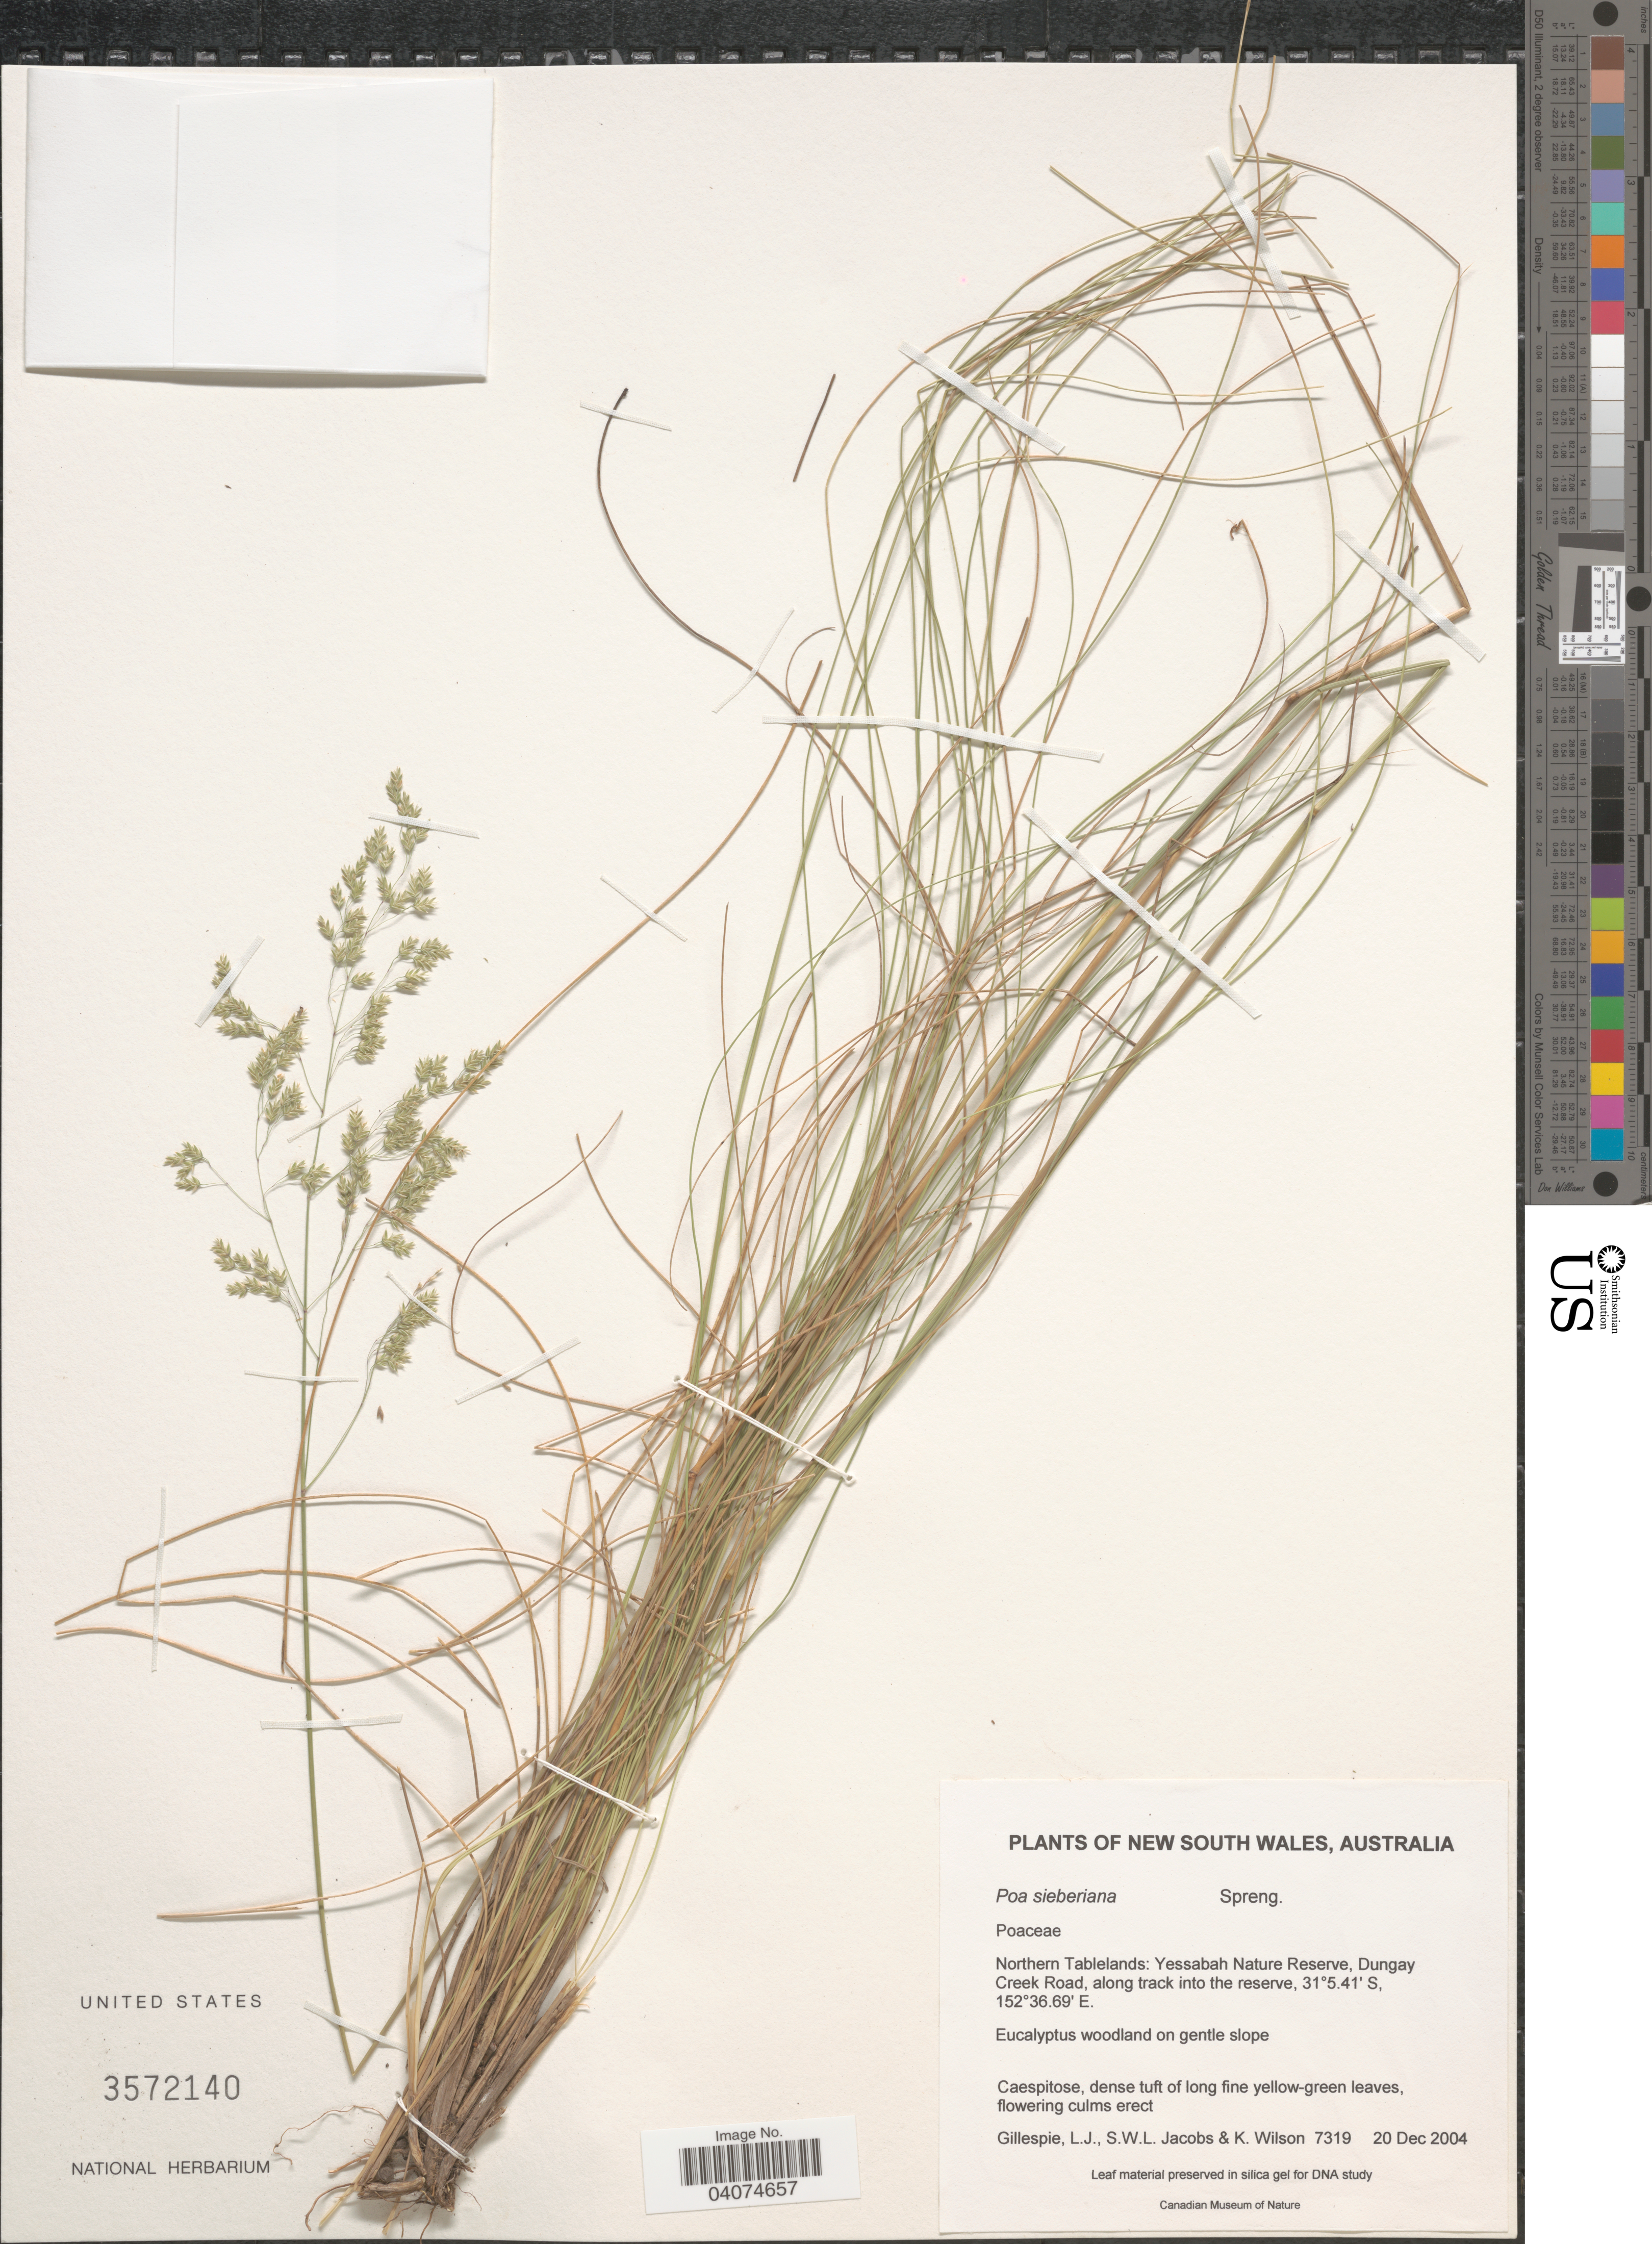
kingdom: Plantae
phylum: Tracheophyta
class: Liliopsida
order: Poales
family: Poaceae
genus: Poa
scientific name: Poa sieberiana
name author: Spreng.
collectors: L. Gillespie, S. W. L. Jacobs & K. Wilson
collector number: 7319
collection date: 2004-12-20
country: Australia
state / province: New South Wales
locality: Northern Tablelands: Yessabah Nature Reserve, Dungay Creek Road, along track into the reserve.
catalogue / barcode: US 3572140